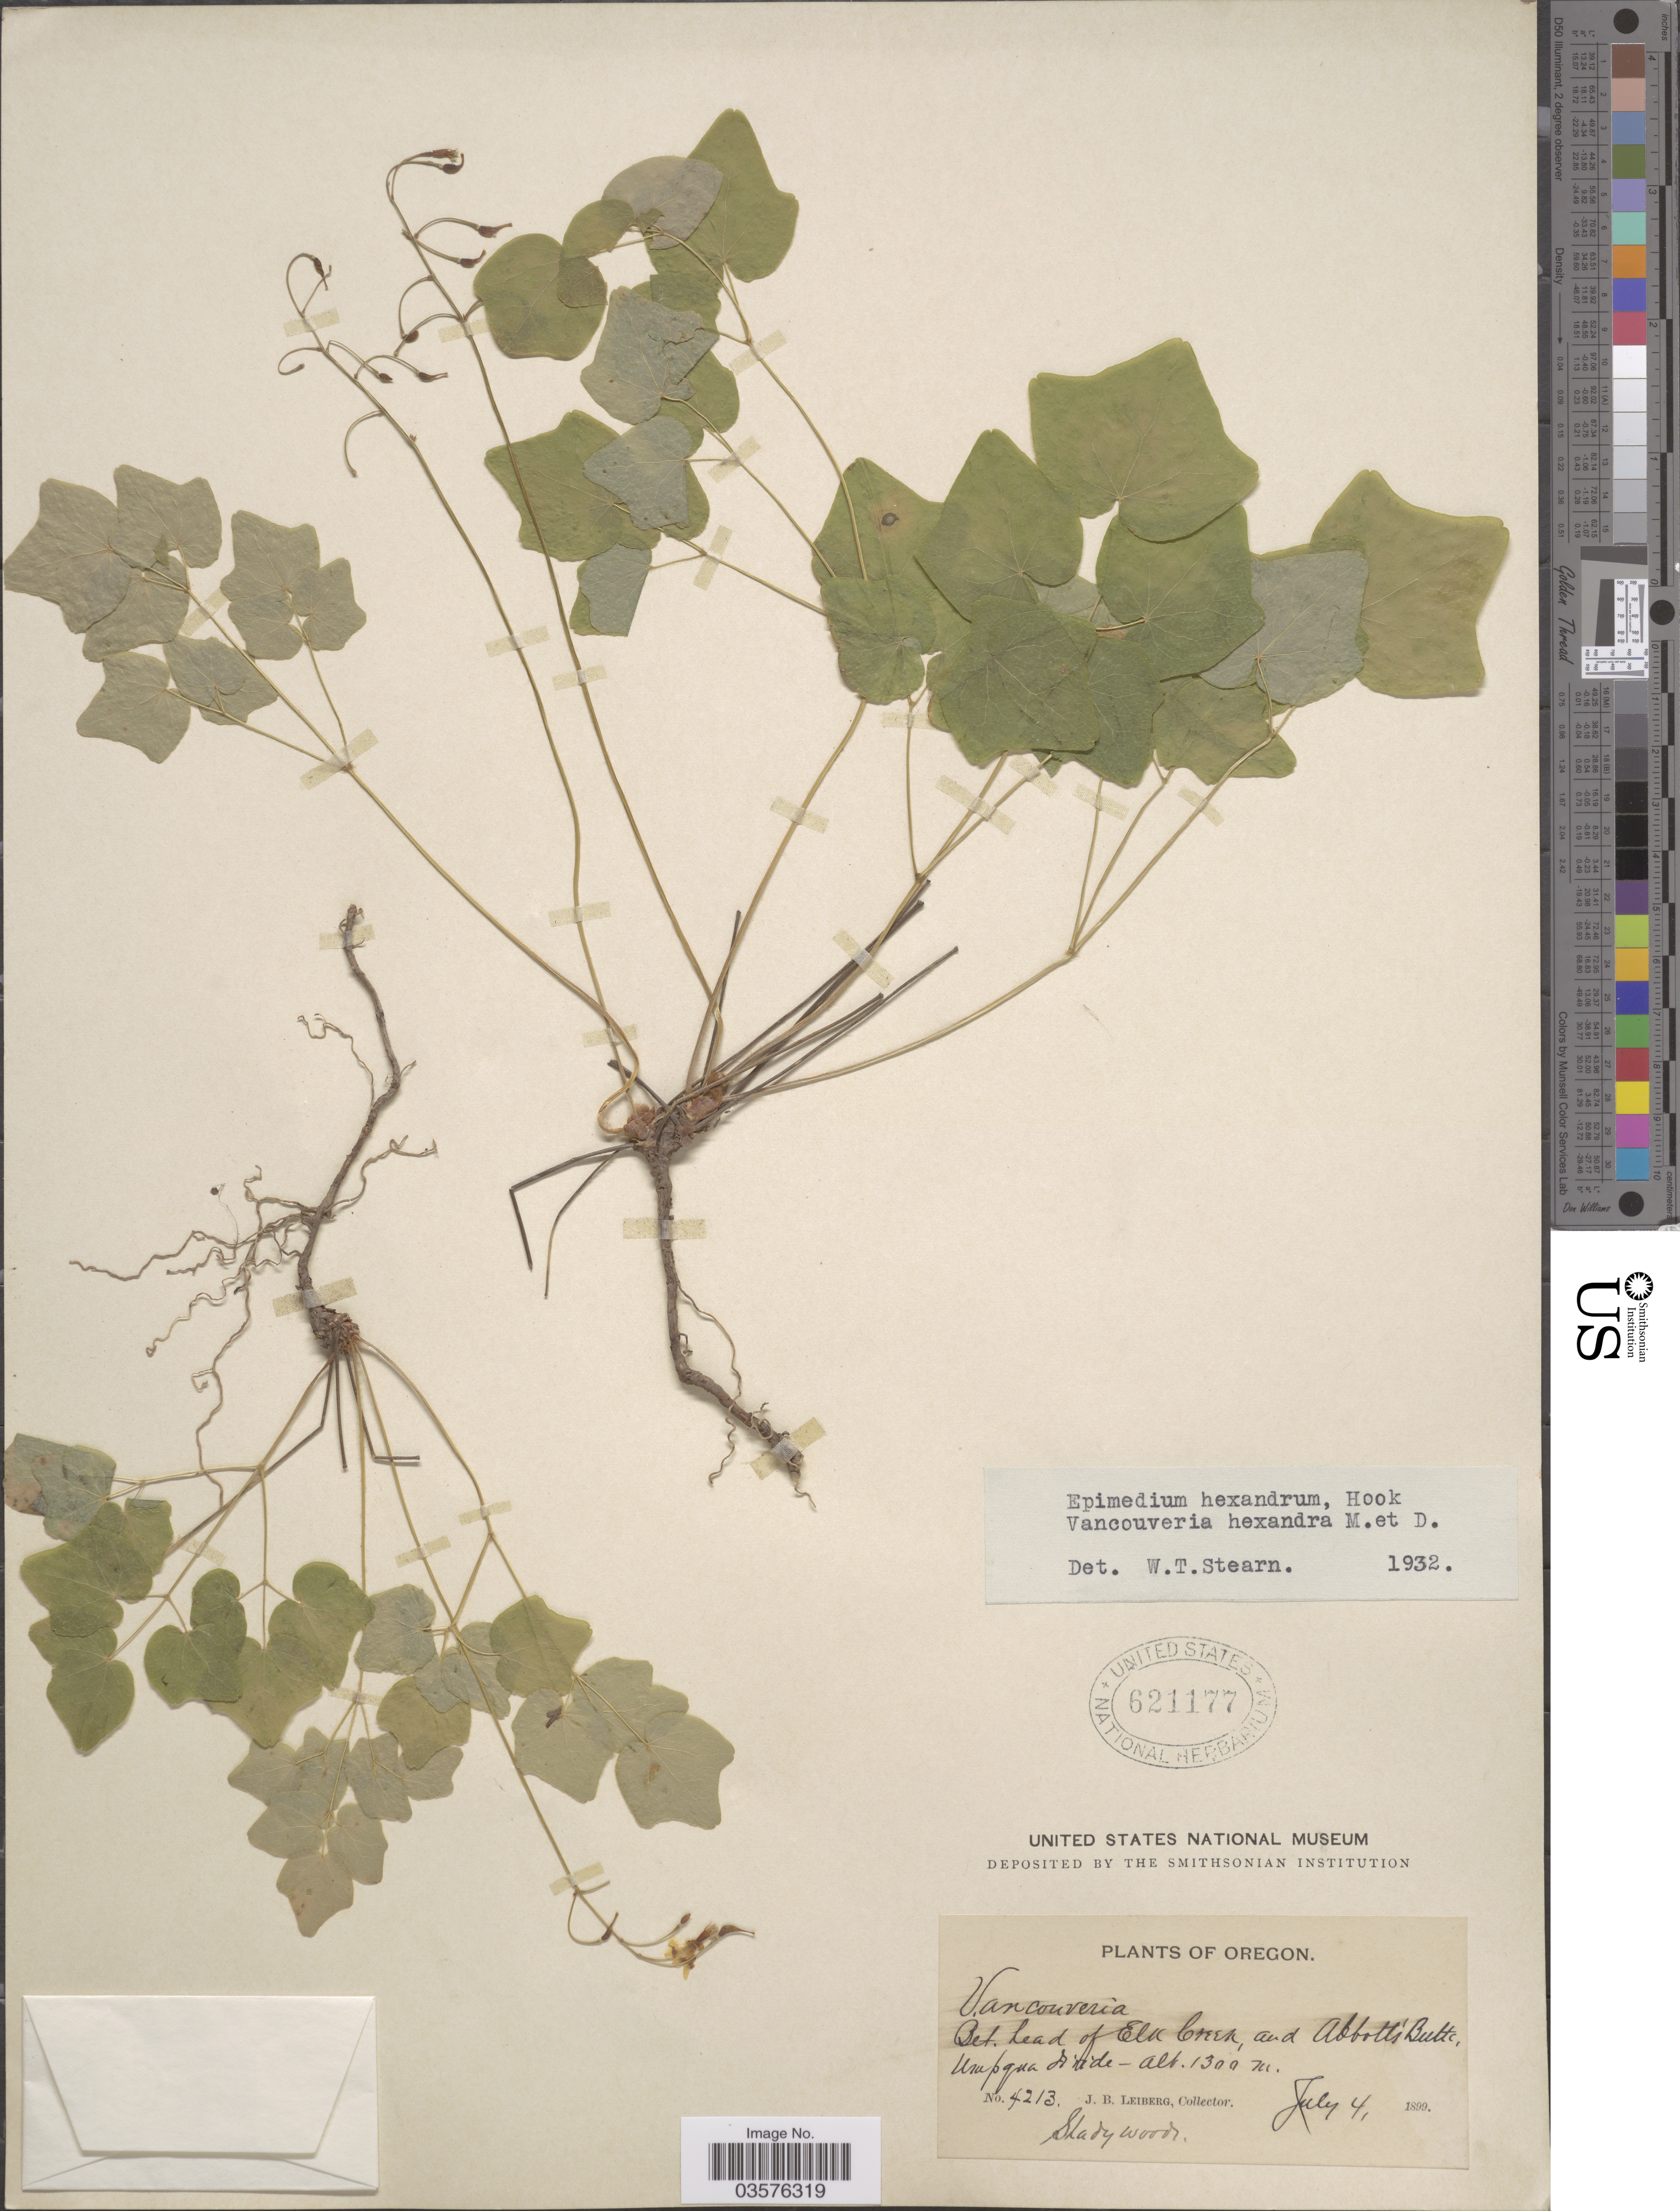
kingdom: Plantae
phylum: Tracheophyta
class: Magnoliopsida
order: Ranunculales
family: Berberidaceae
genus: Vancouveria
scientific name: Vancouveria hexandra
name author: (Hook.) C. Morren & Decne.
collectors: J. B. Leiberg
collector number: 4213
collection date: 1899-07-04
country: United States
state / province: Oregon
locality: Bet. head of Elk Creek, and Abbott's Butte, Umpqua Divide.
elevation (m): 1300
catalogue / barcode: US 621177